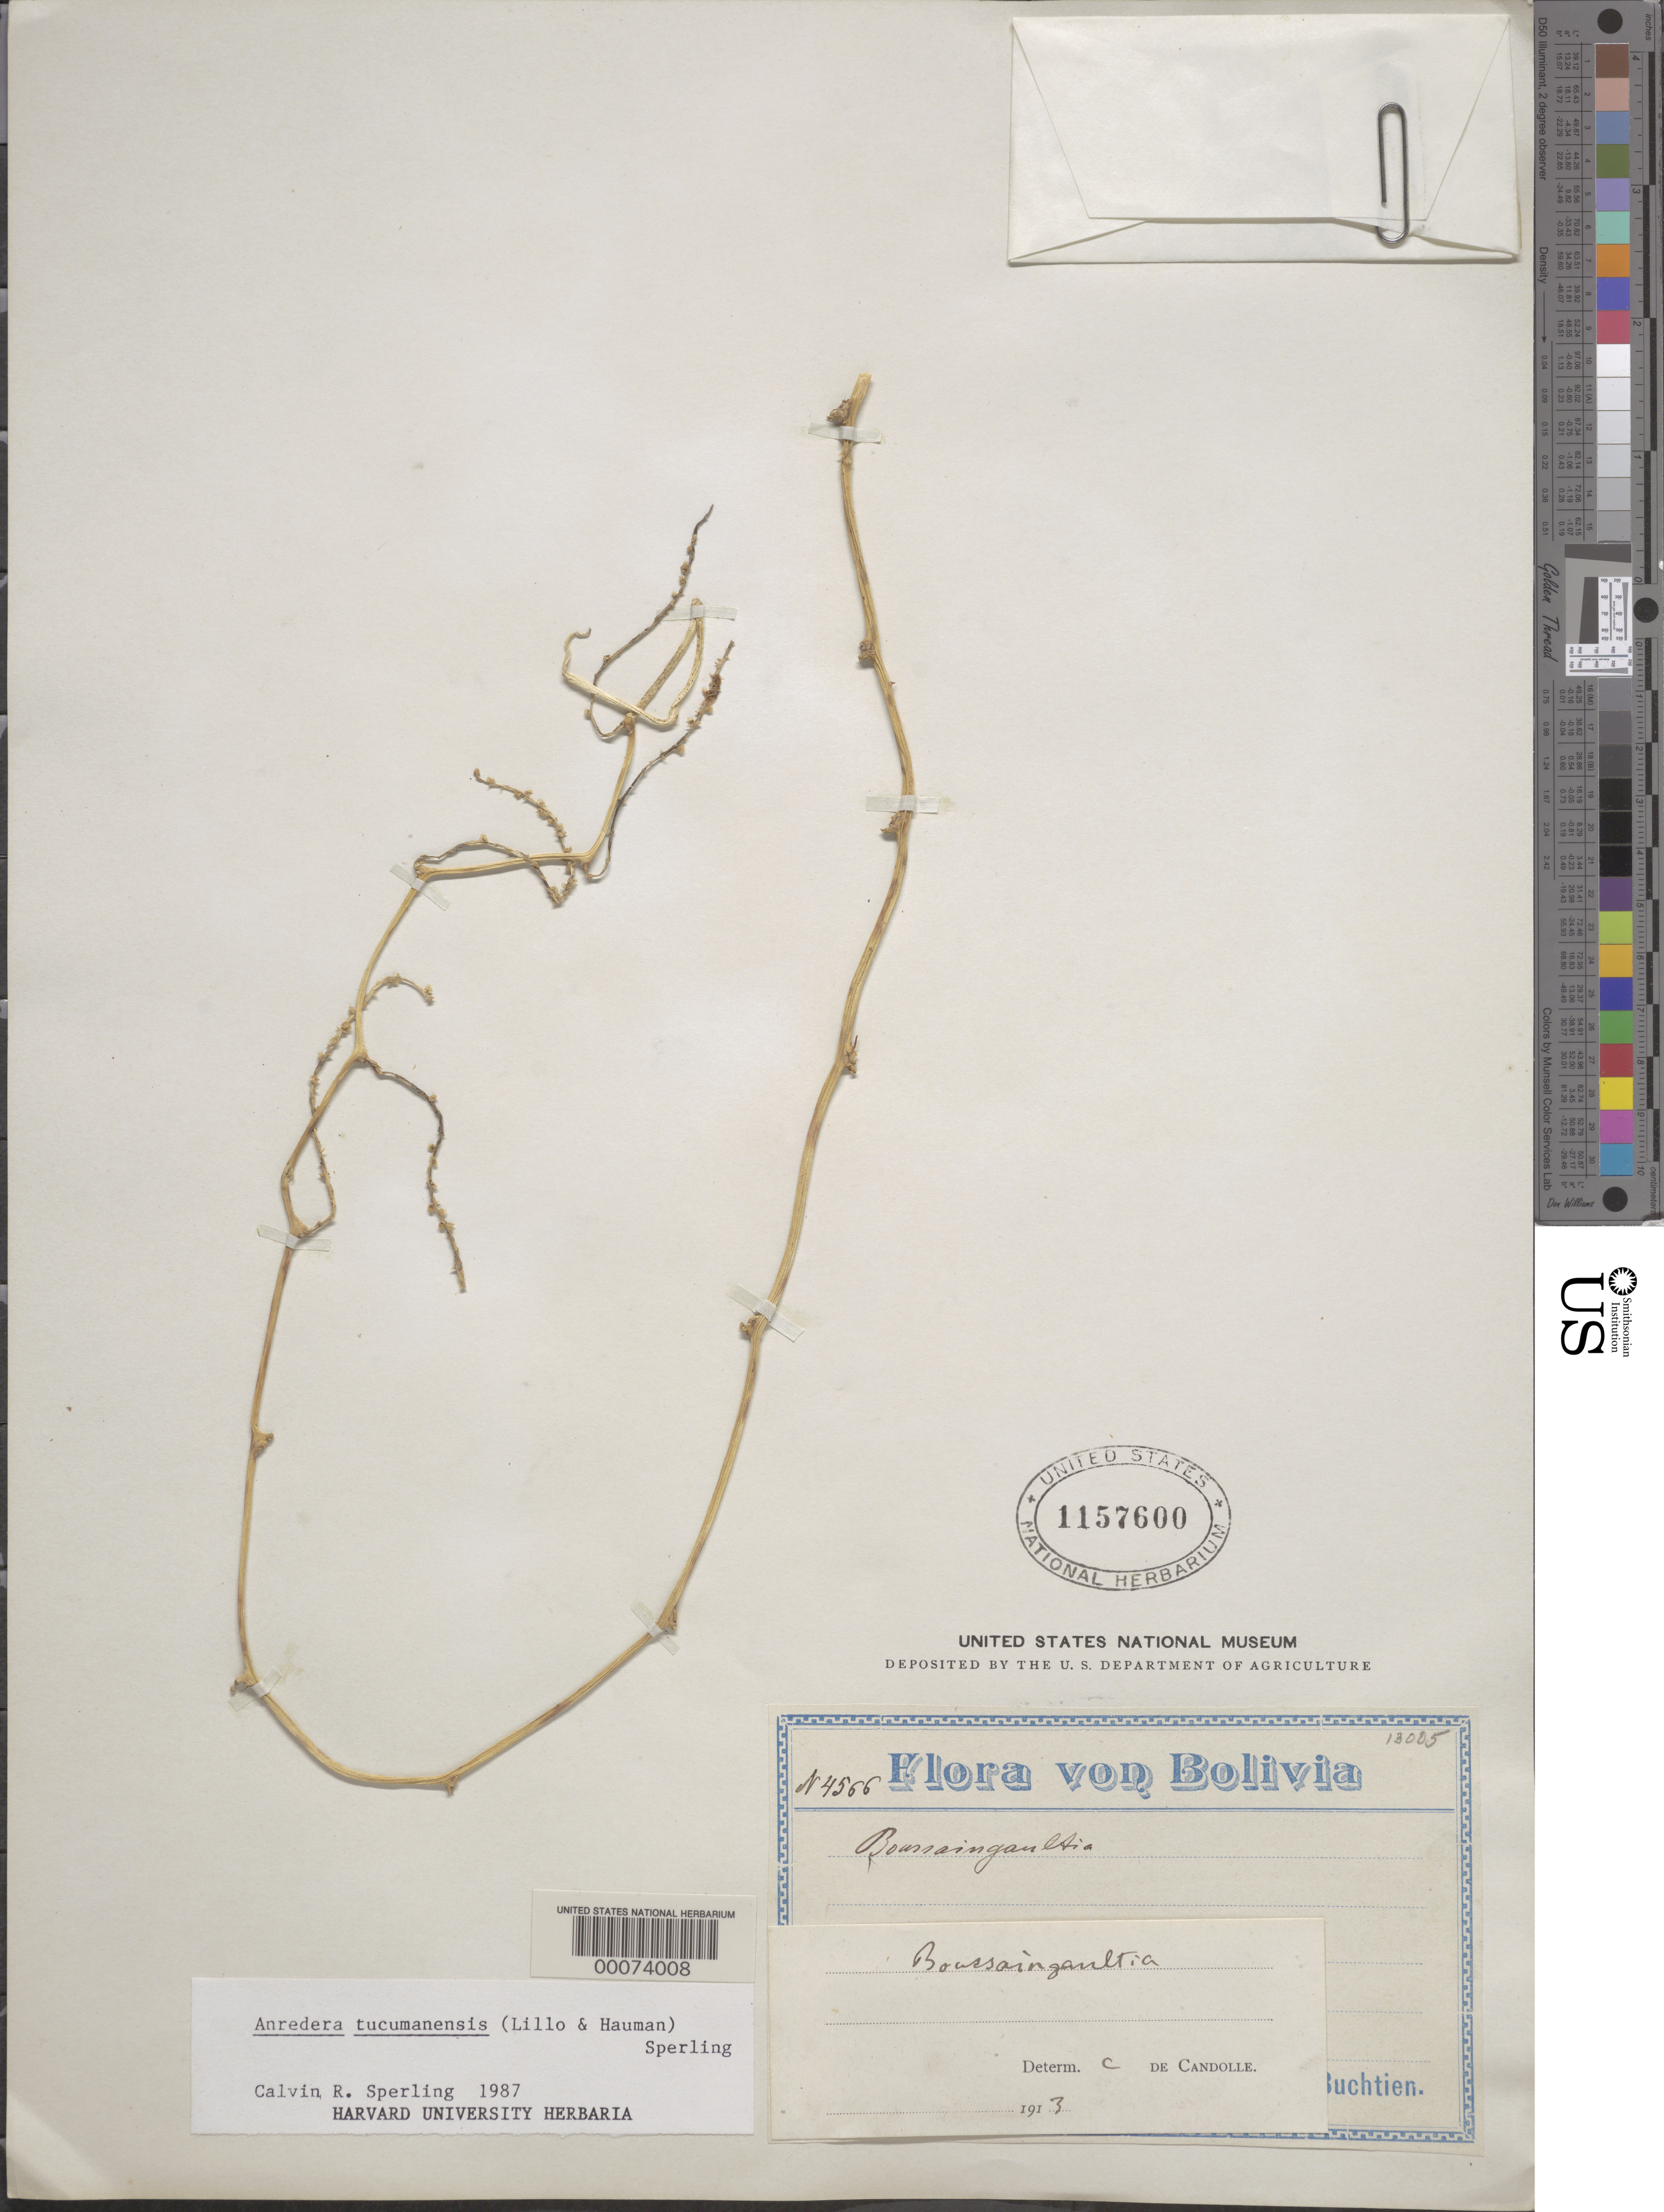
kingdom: Plantae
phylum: Tracheophyta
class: Magnoliopsida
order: Caryophyllales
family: Basellaceae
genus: Anredera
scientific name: Anredera tucumanensis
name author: (Lillo & Hauman) Sperling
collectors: O. Buchtien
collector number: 4566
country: Bolivia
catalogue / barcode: US 1157600